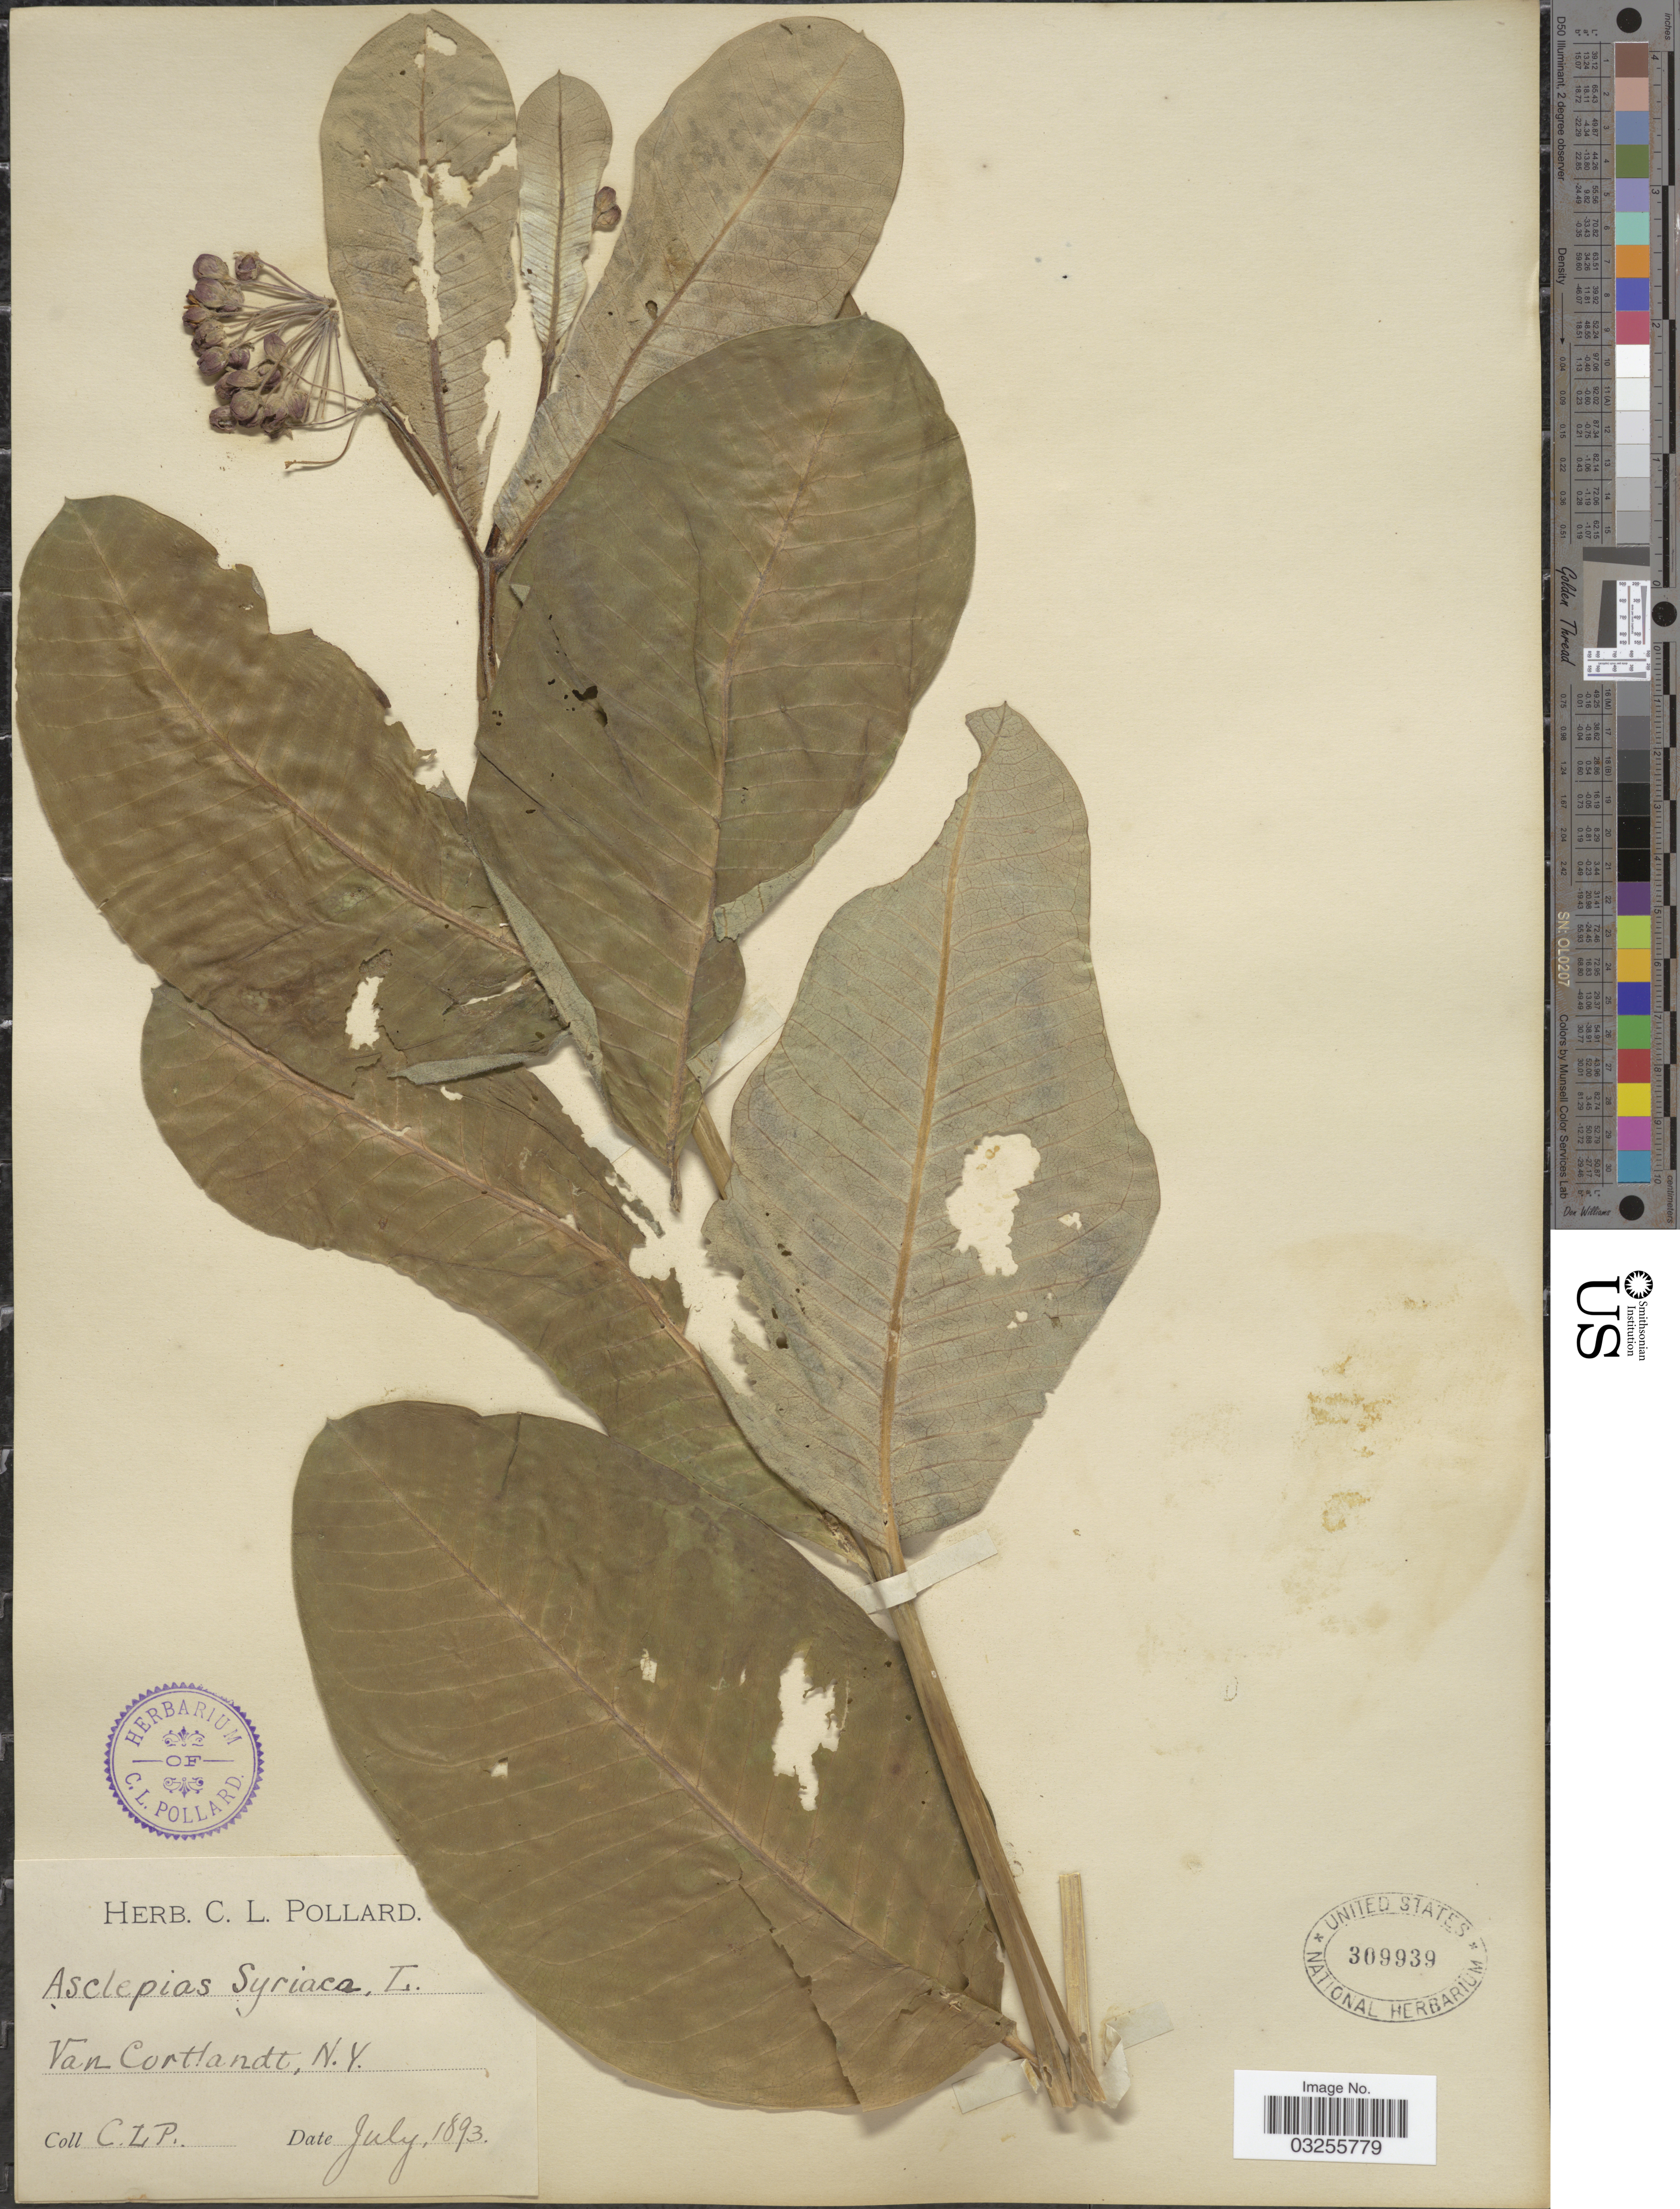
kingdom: Plantae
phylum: Tracheophyta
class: Magnoliopsida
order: Gentianales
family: Apocynaceae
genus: Asclepias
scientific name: Asclepias syriaca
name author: L.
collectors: C. L. Pollard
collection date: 1893-07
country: United States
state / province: New York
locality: Van Cortlandt, N. Y.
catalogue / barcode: US 309939